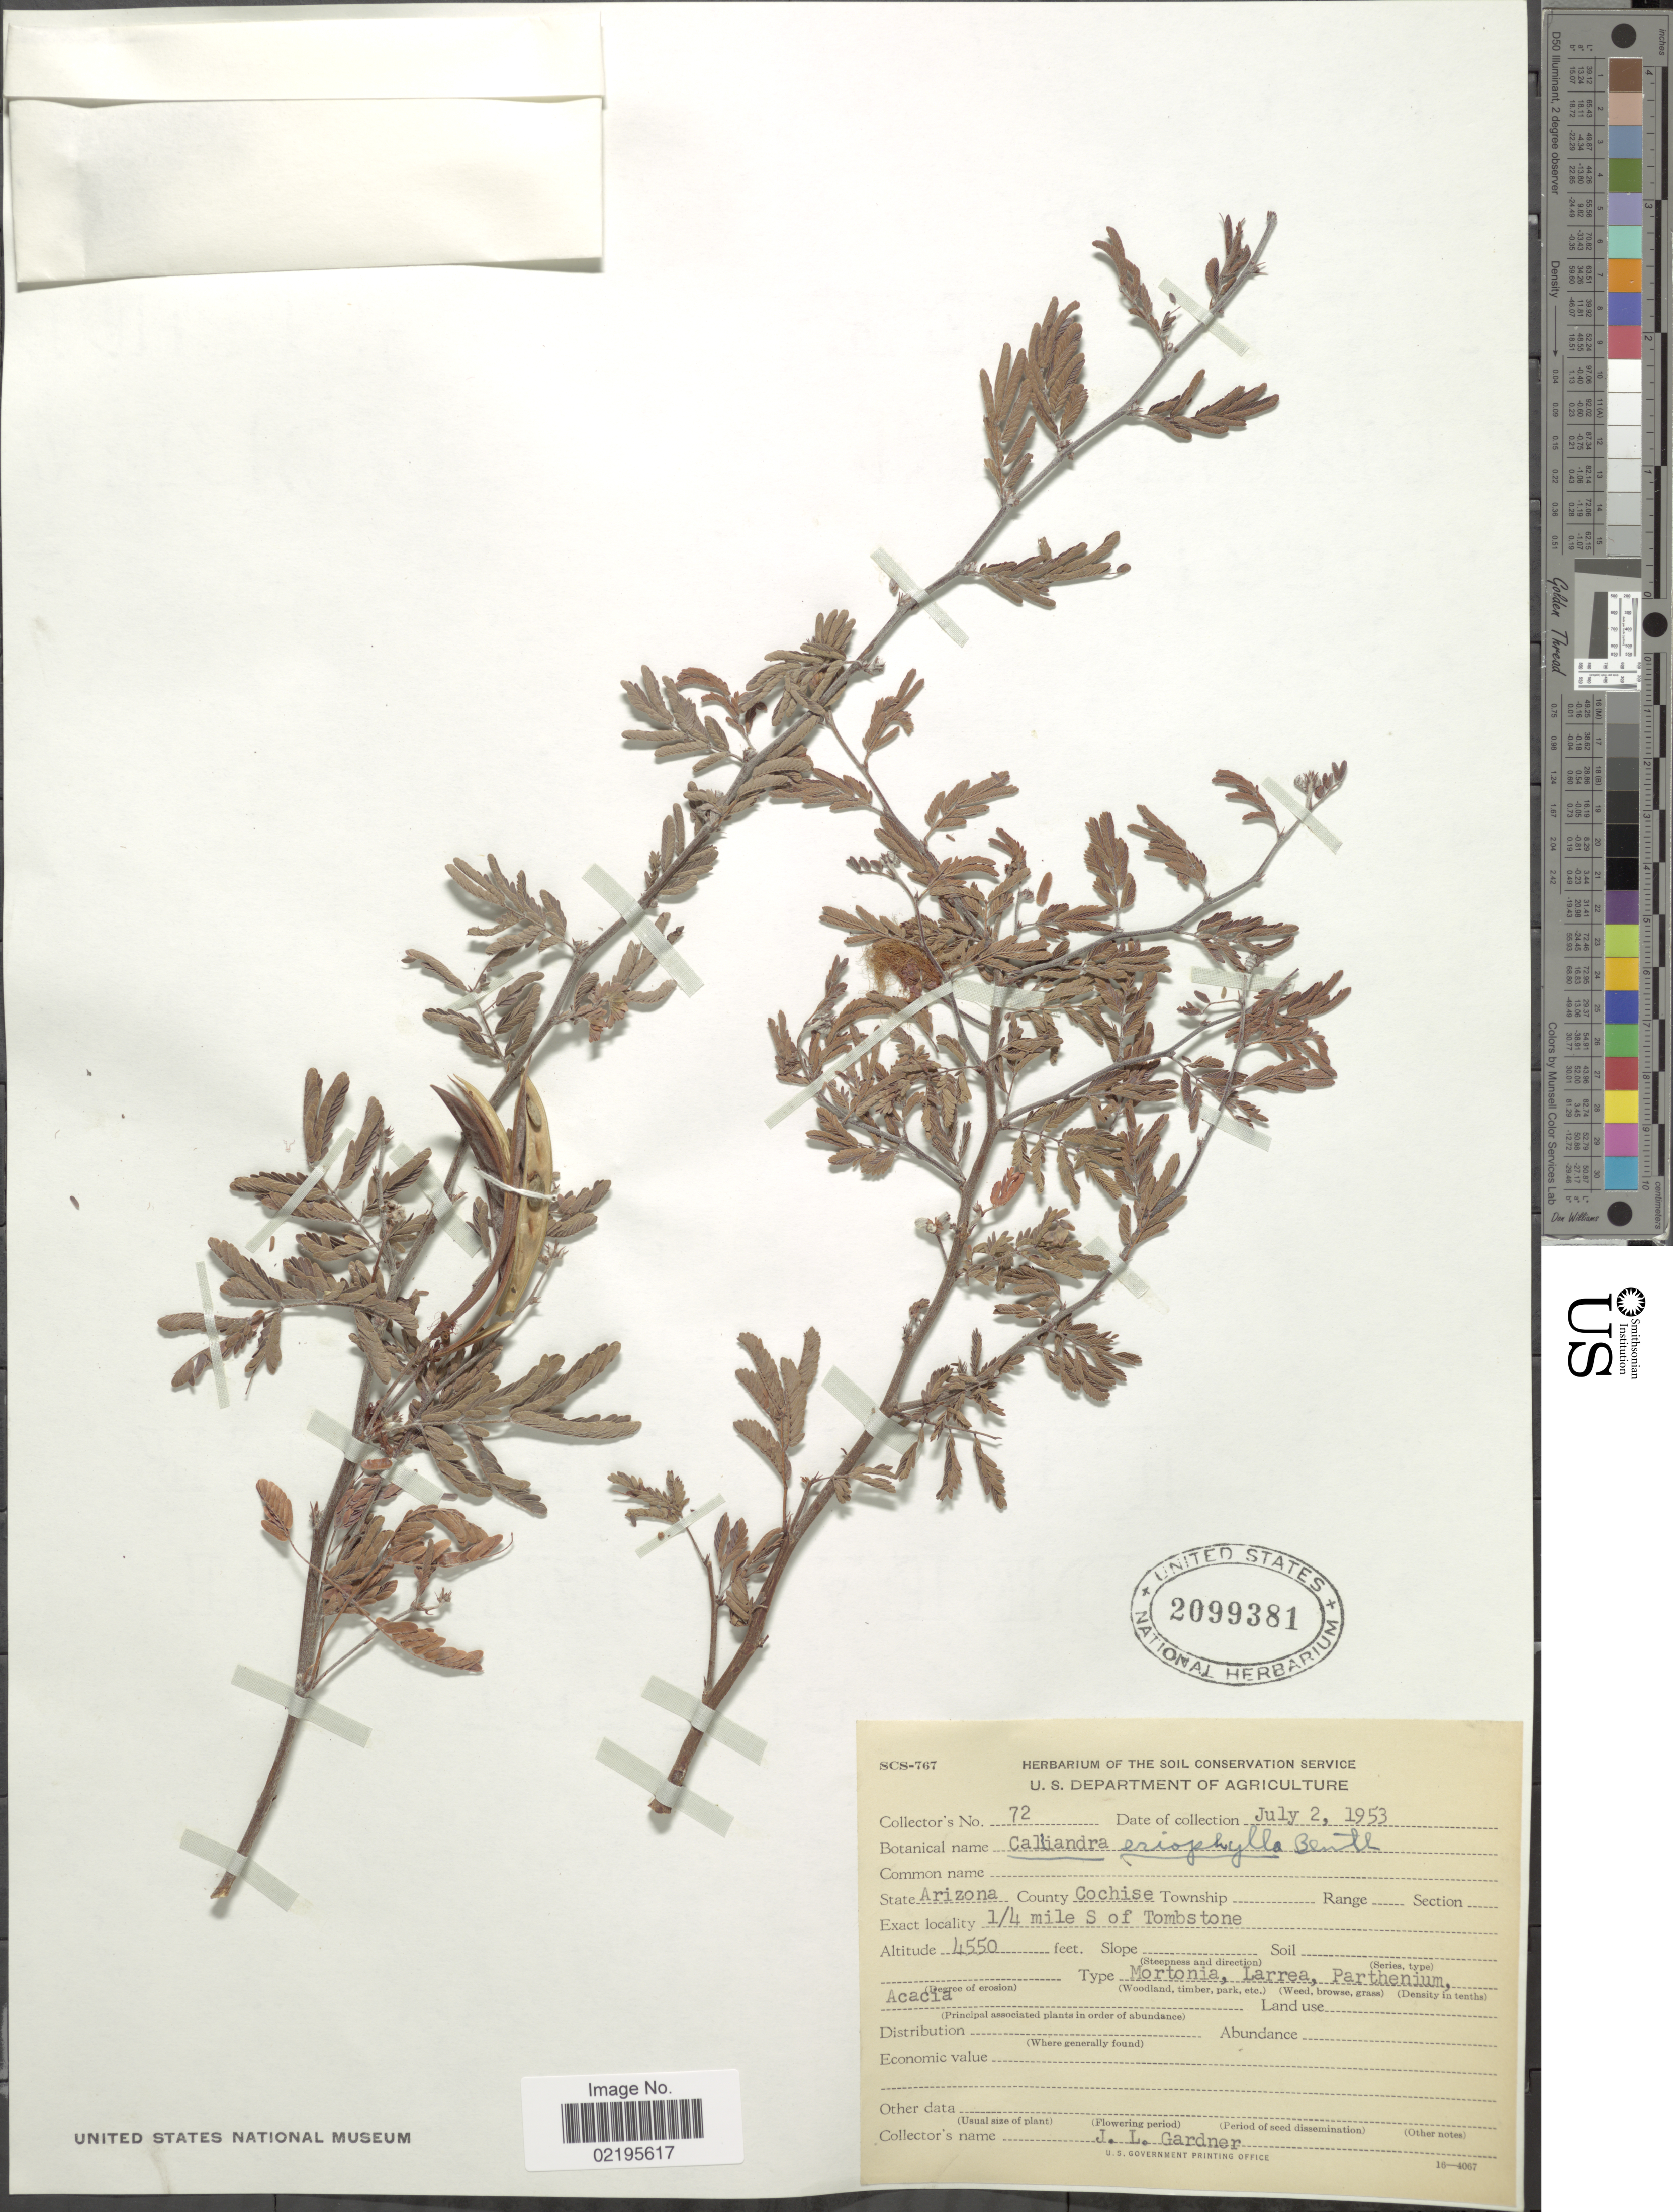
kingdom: Plantae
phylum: Tracheophyta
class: Magnoliopsida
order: Fabales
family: Fabaceae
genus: Calliandra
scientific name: Calliandra eriophylla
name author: Benth.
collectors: J. L. Gardner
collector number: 72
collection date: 1953-07-02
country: United States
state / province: Arizona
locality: County Cochise, 1/4 mile S of Tombstone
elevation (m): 1387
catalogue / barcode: US 2099381